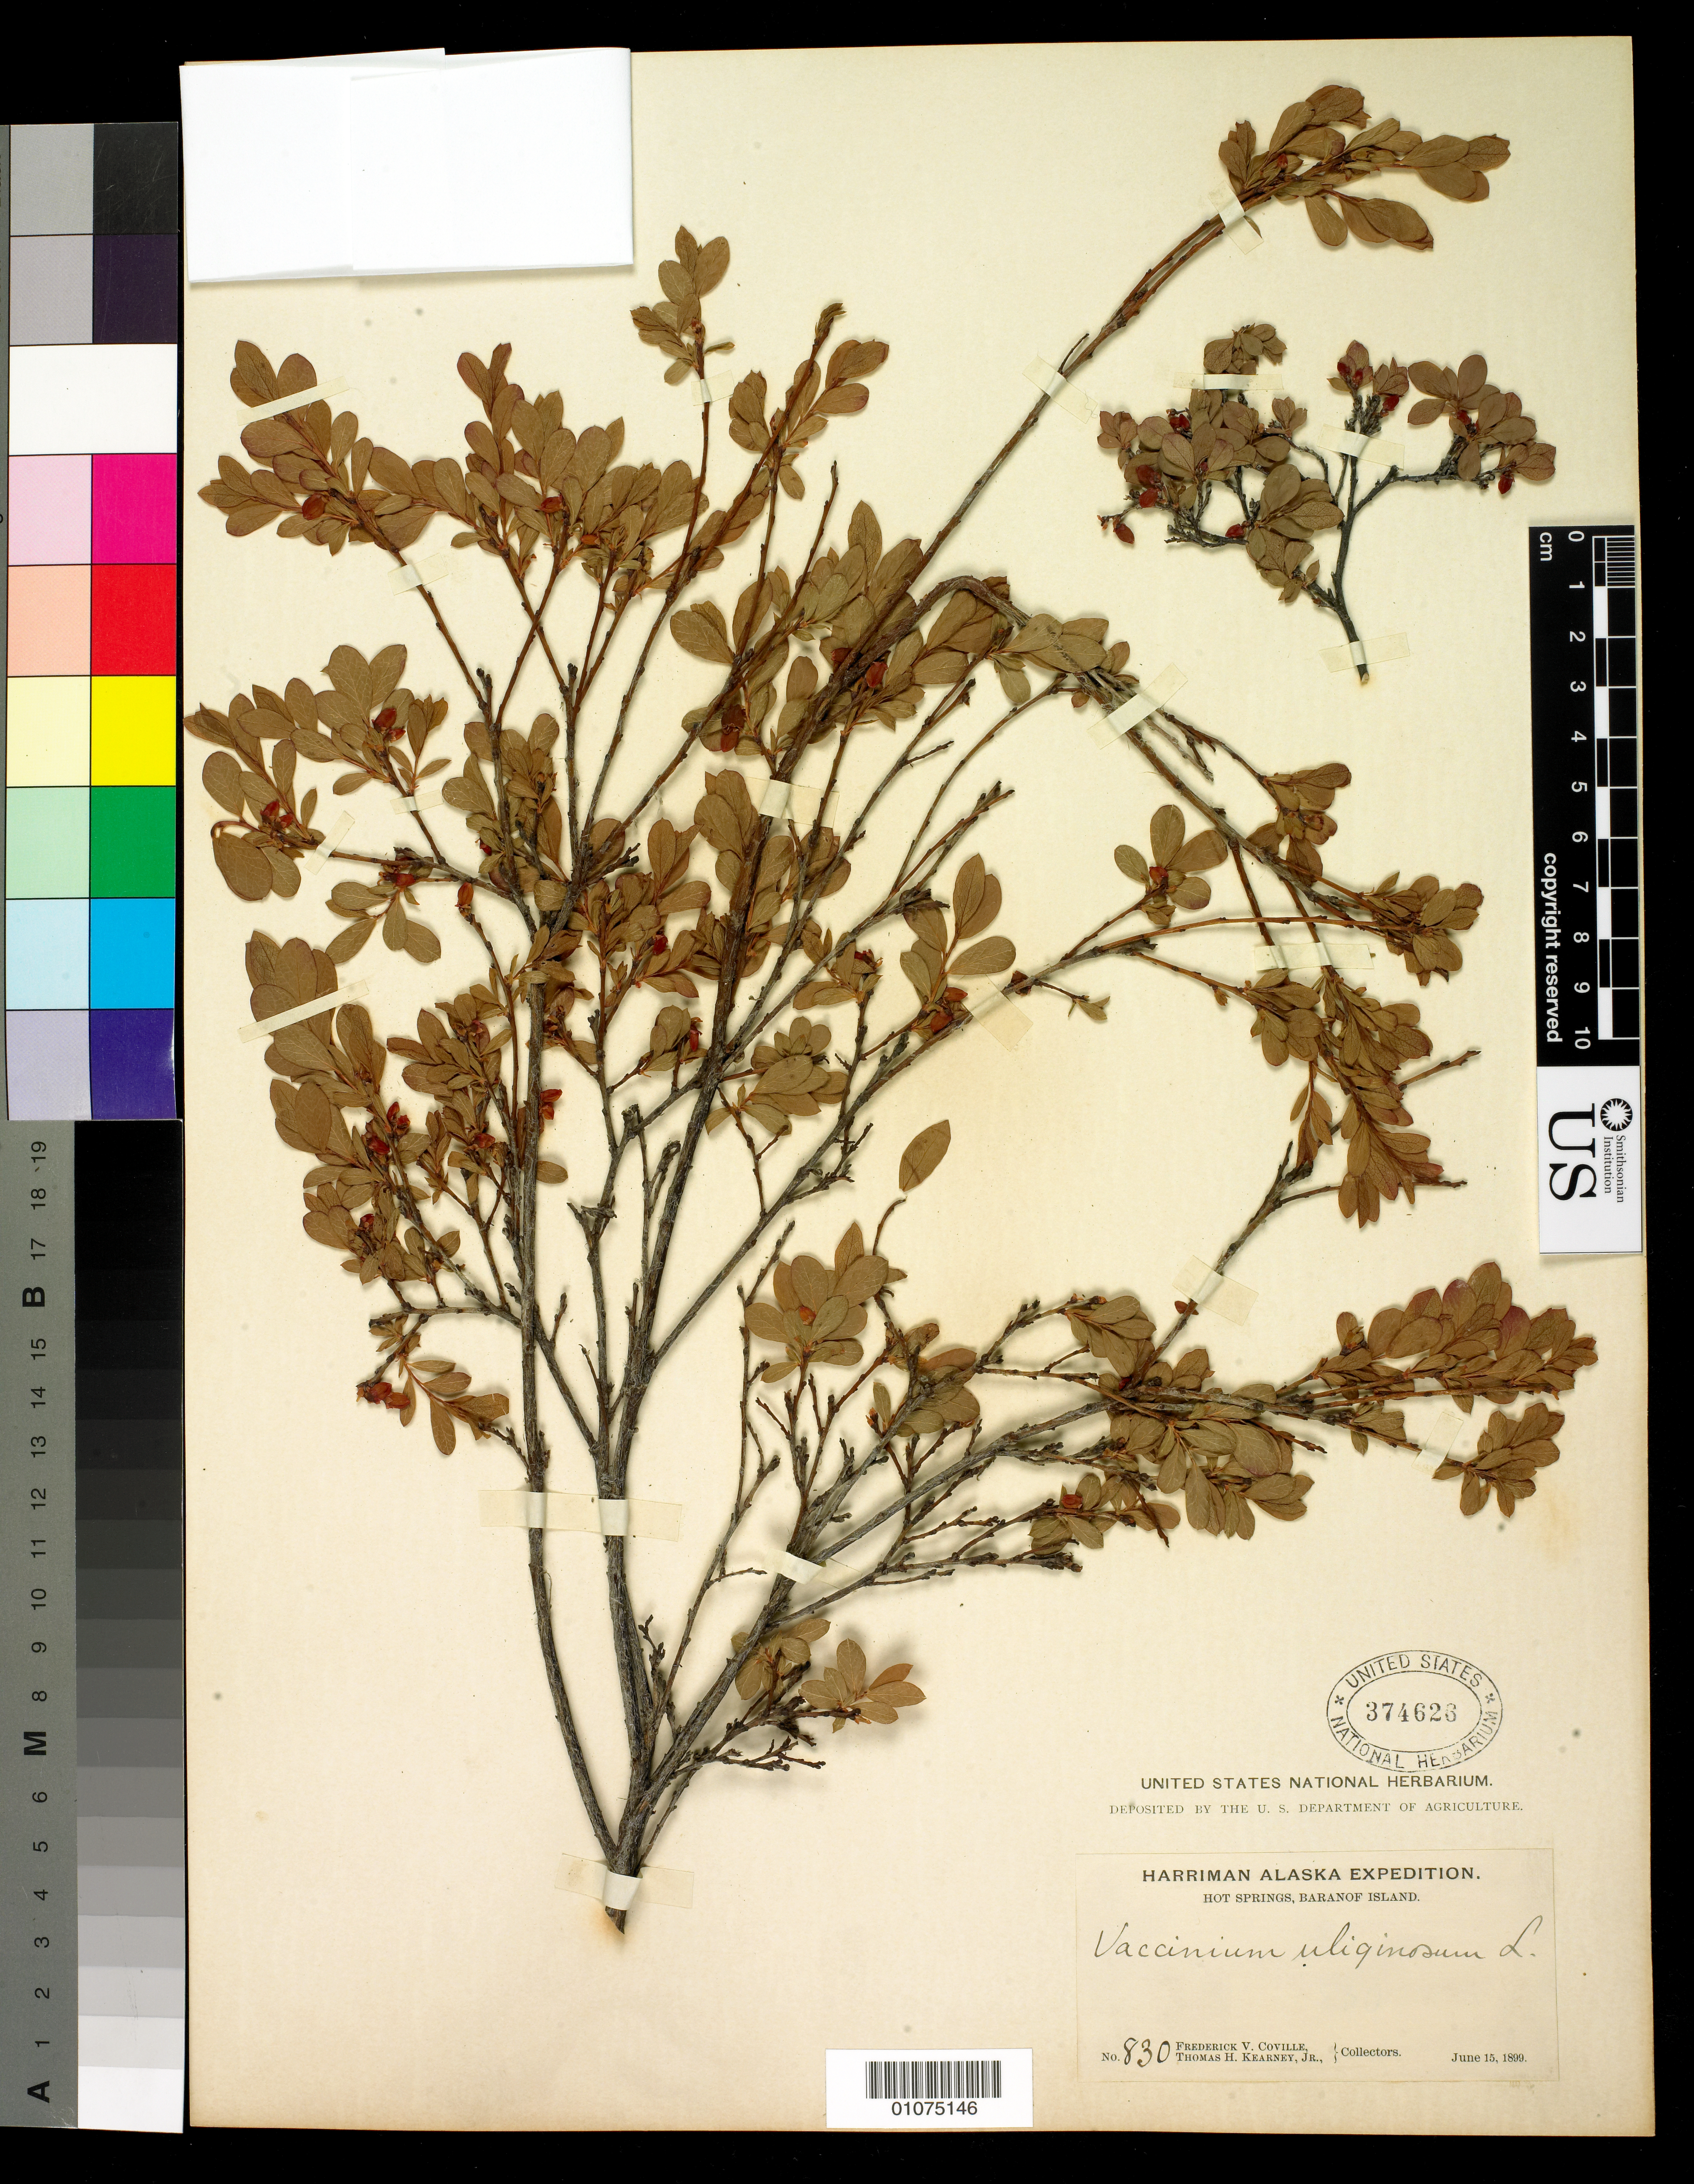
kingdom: Plantae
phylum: Tracheophyta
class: Magnoliopsida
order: Ericales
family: Ericaceae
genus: Vaccinium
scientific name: Vaccinium uliginosum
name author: L.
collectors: F. V. Coville & T. H. Kearney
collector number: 830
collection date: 1899-06-15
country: United States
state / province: Alaska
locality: Baranof Island, Hot Springs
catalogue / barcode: US 374623